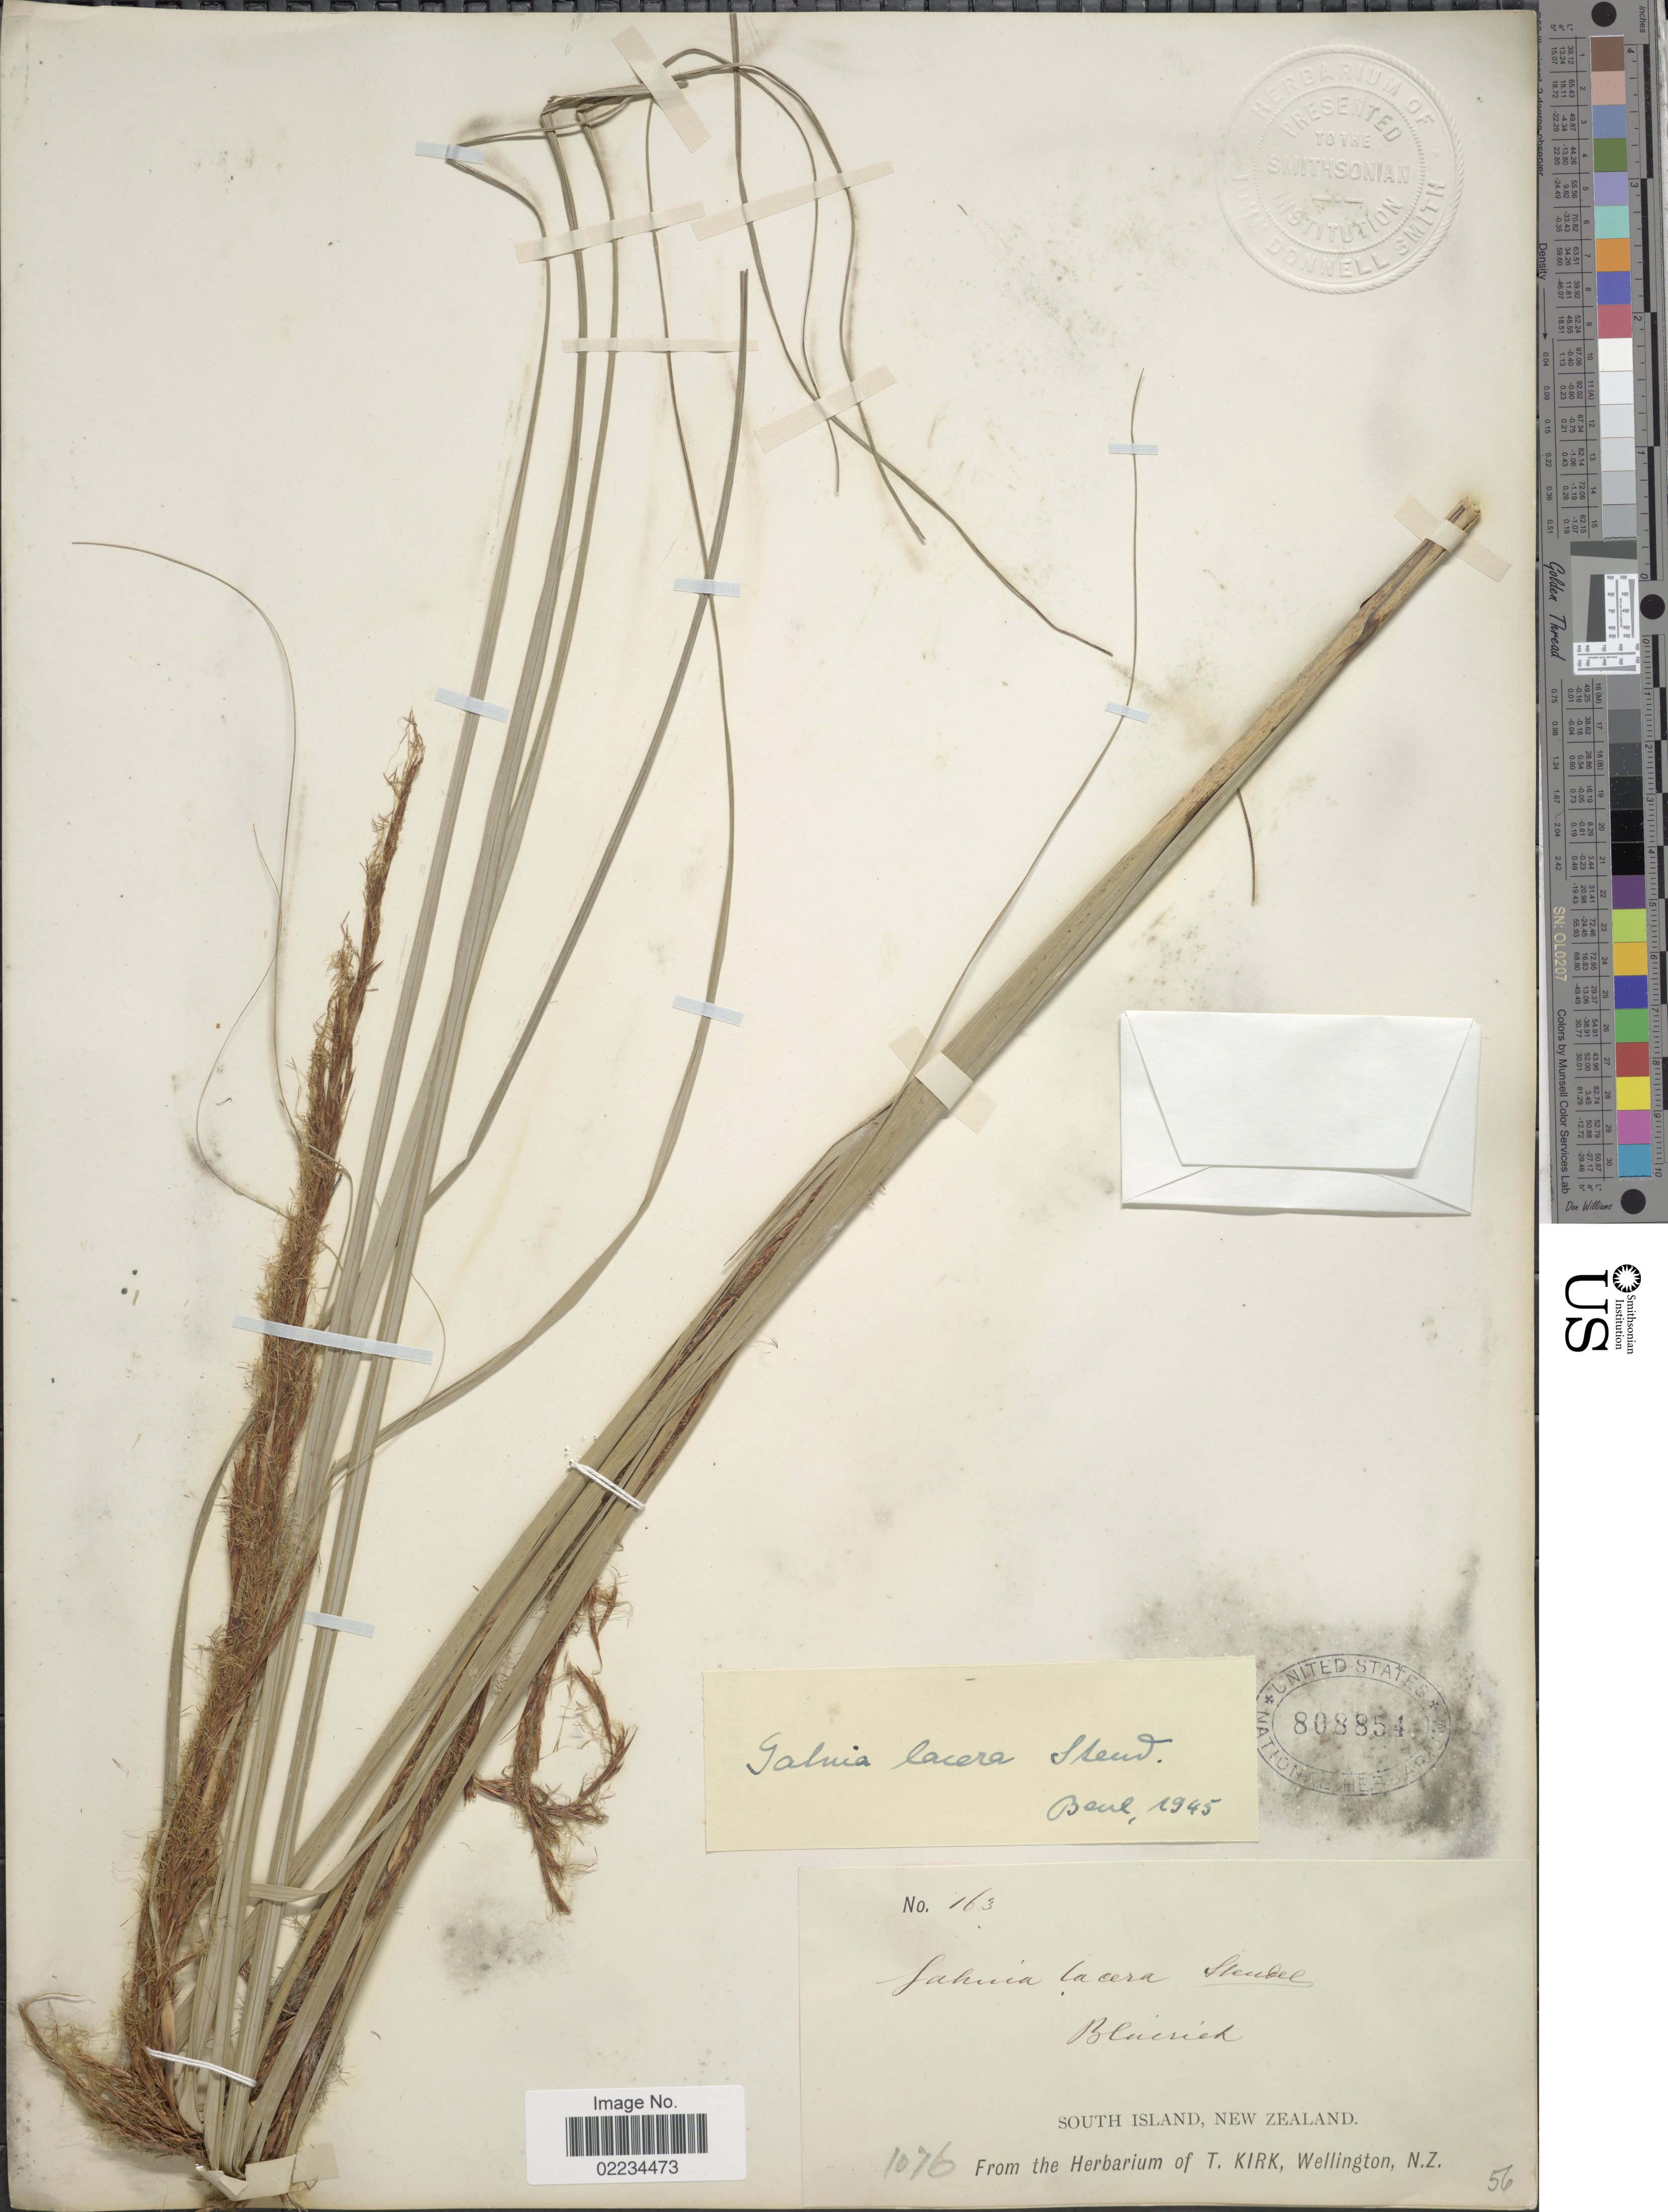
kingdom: Plantae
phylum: Tracheophyta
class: Liliopsida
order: Poales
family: Cyperaceae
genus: Gahnia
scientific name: Gahnia lacera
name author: (R. Lesson ex A. Rich.) Steud.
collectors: ex herb. T. Kirk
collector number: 163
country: New Zealand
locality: Blairich, South Island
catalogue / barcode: US 808854